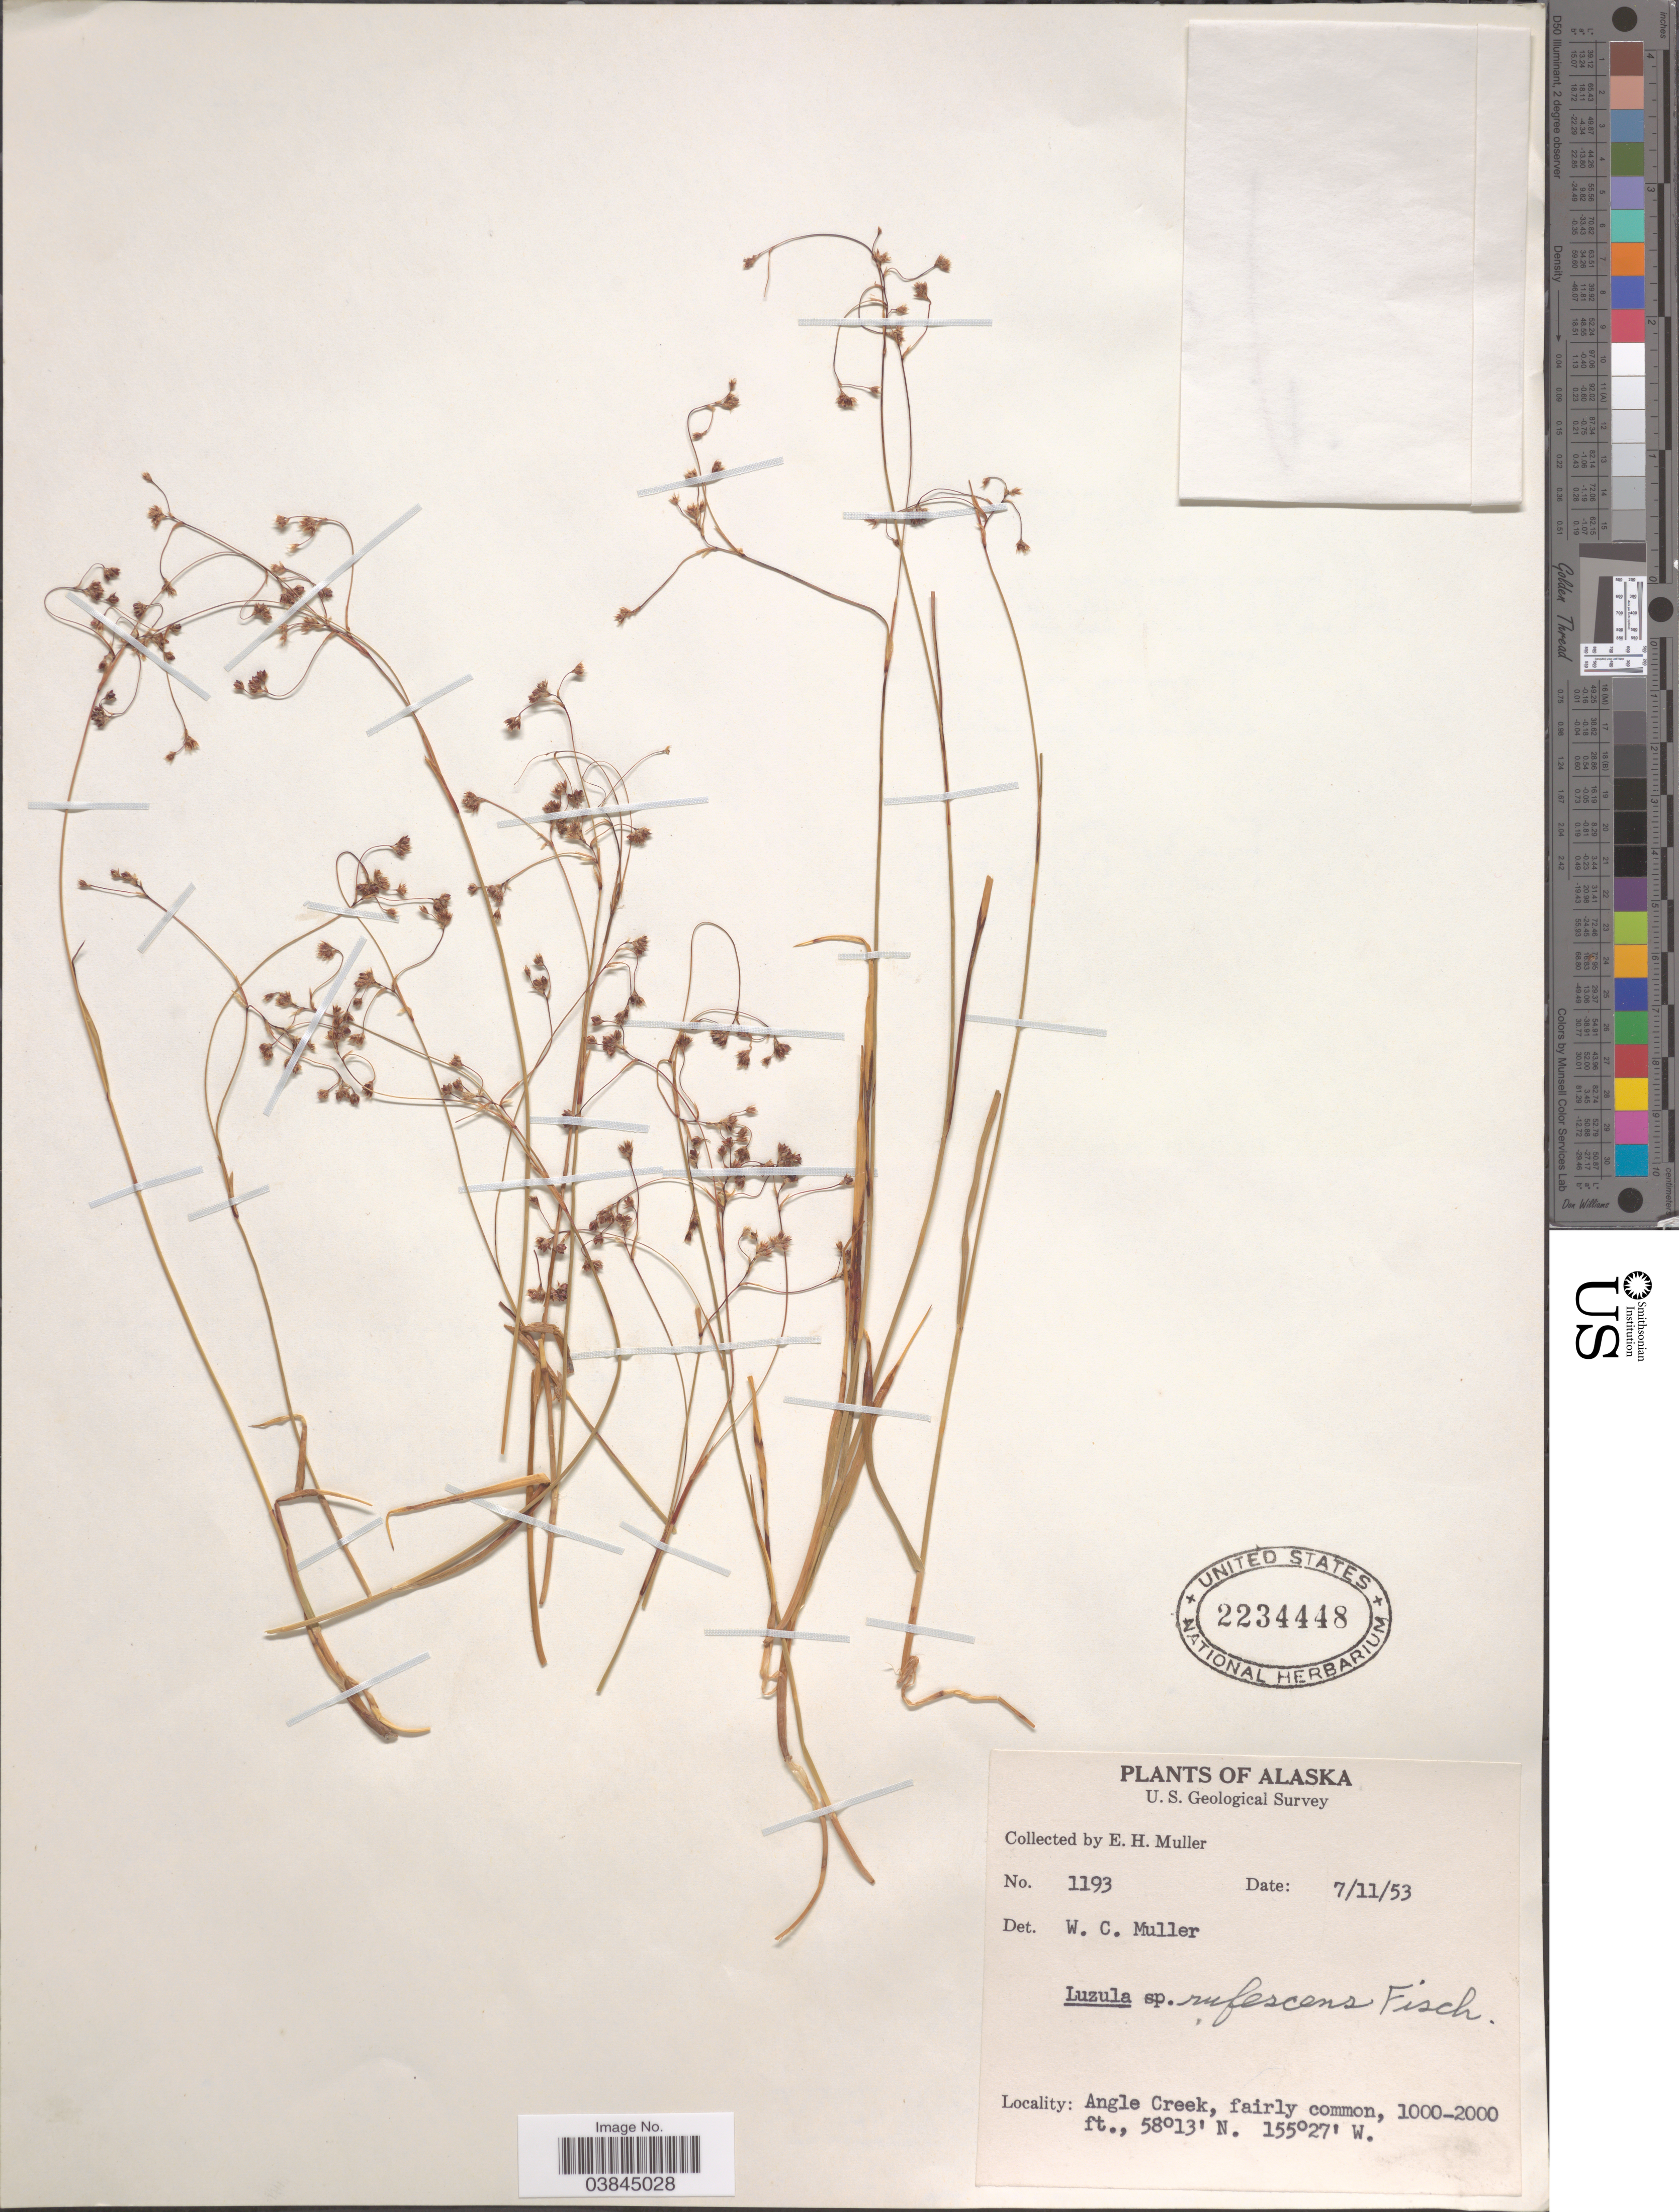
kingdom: Plantae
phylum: Tracheophyta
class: Liliopsida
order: Poales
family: Juncaceae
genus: Luzula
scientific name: Luzula arcuata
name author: (Wahlenb.) Sw.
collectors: E. H. Muller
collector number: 1193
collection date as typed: Transcribed d/m/y: 11/7/53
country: United States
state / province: Alaska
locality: Angle Creek.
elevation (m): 305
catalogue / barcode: US 2234448